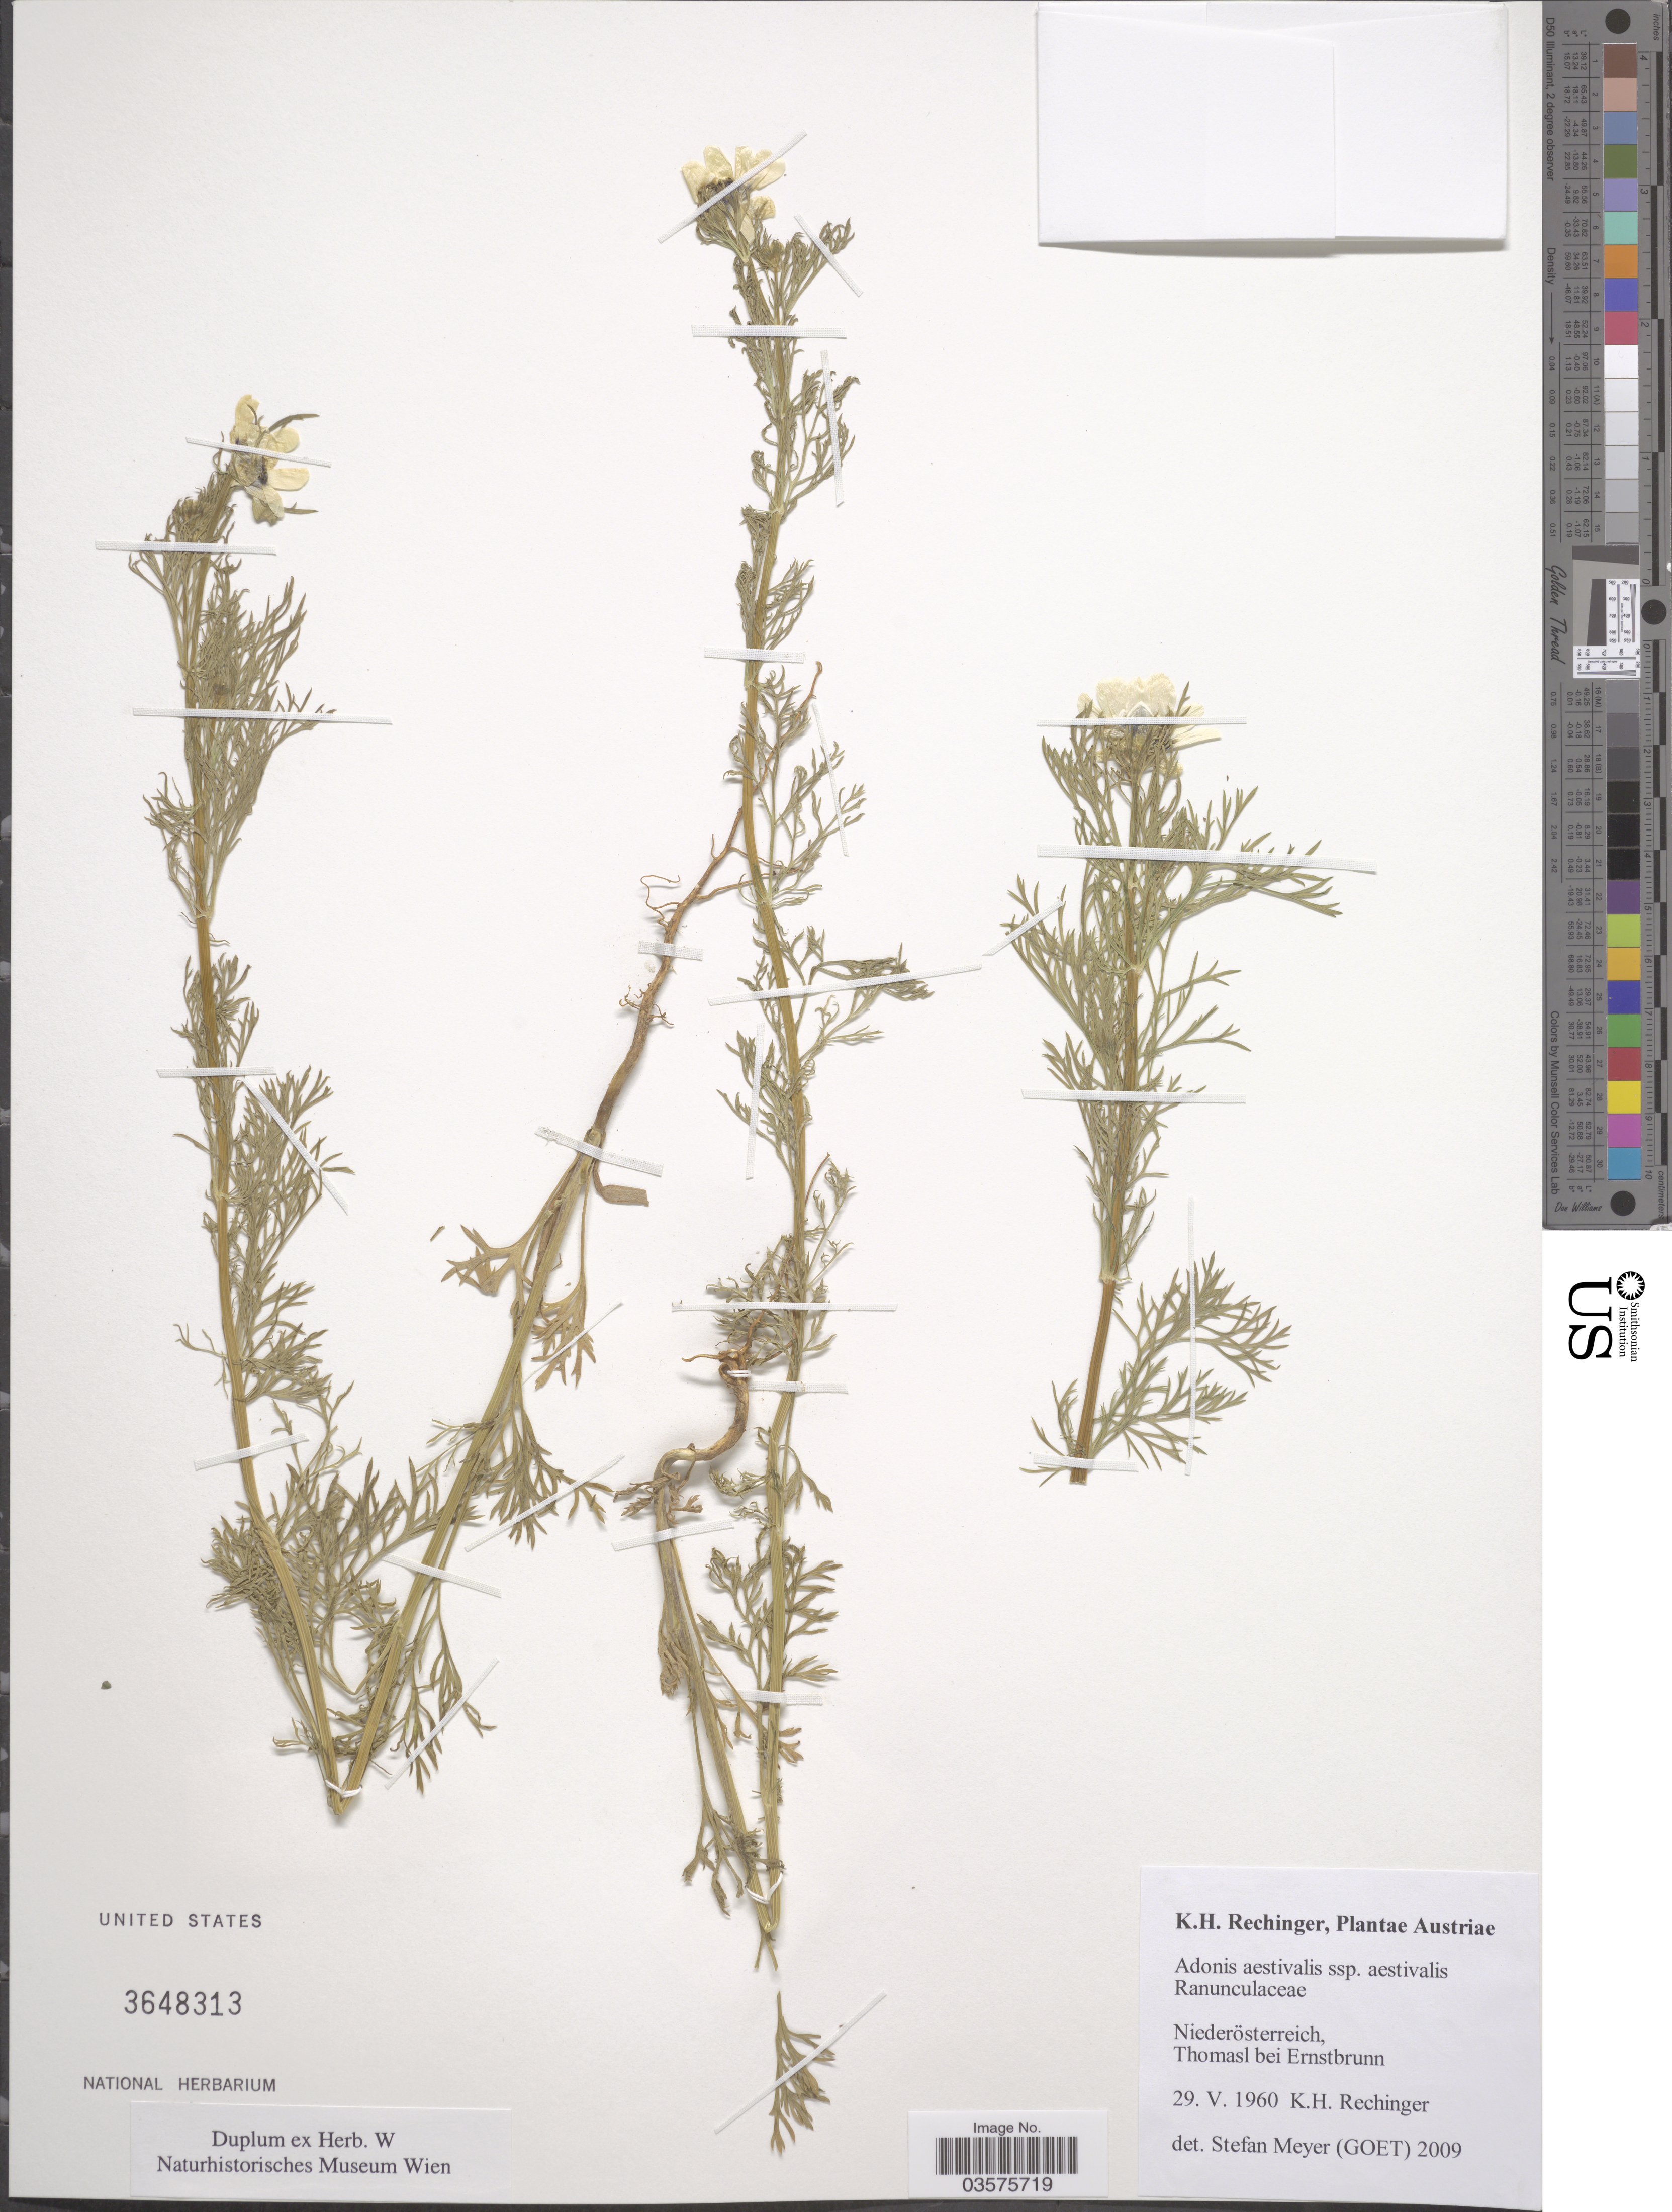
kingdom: Plantae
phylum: Tracheophyta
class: Magnoliopsida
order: Ranunculales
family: Ranunculaceae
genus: Adonis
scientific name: Adonis aestivalis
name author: L.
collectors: K. H. Rechinger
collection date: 1960-05-29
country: Austria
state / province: Niederosterreich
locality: Thomasl bei Ernstbrunn.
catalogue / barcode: US 3648313